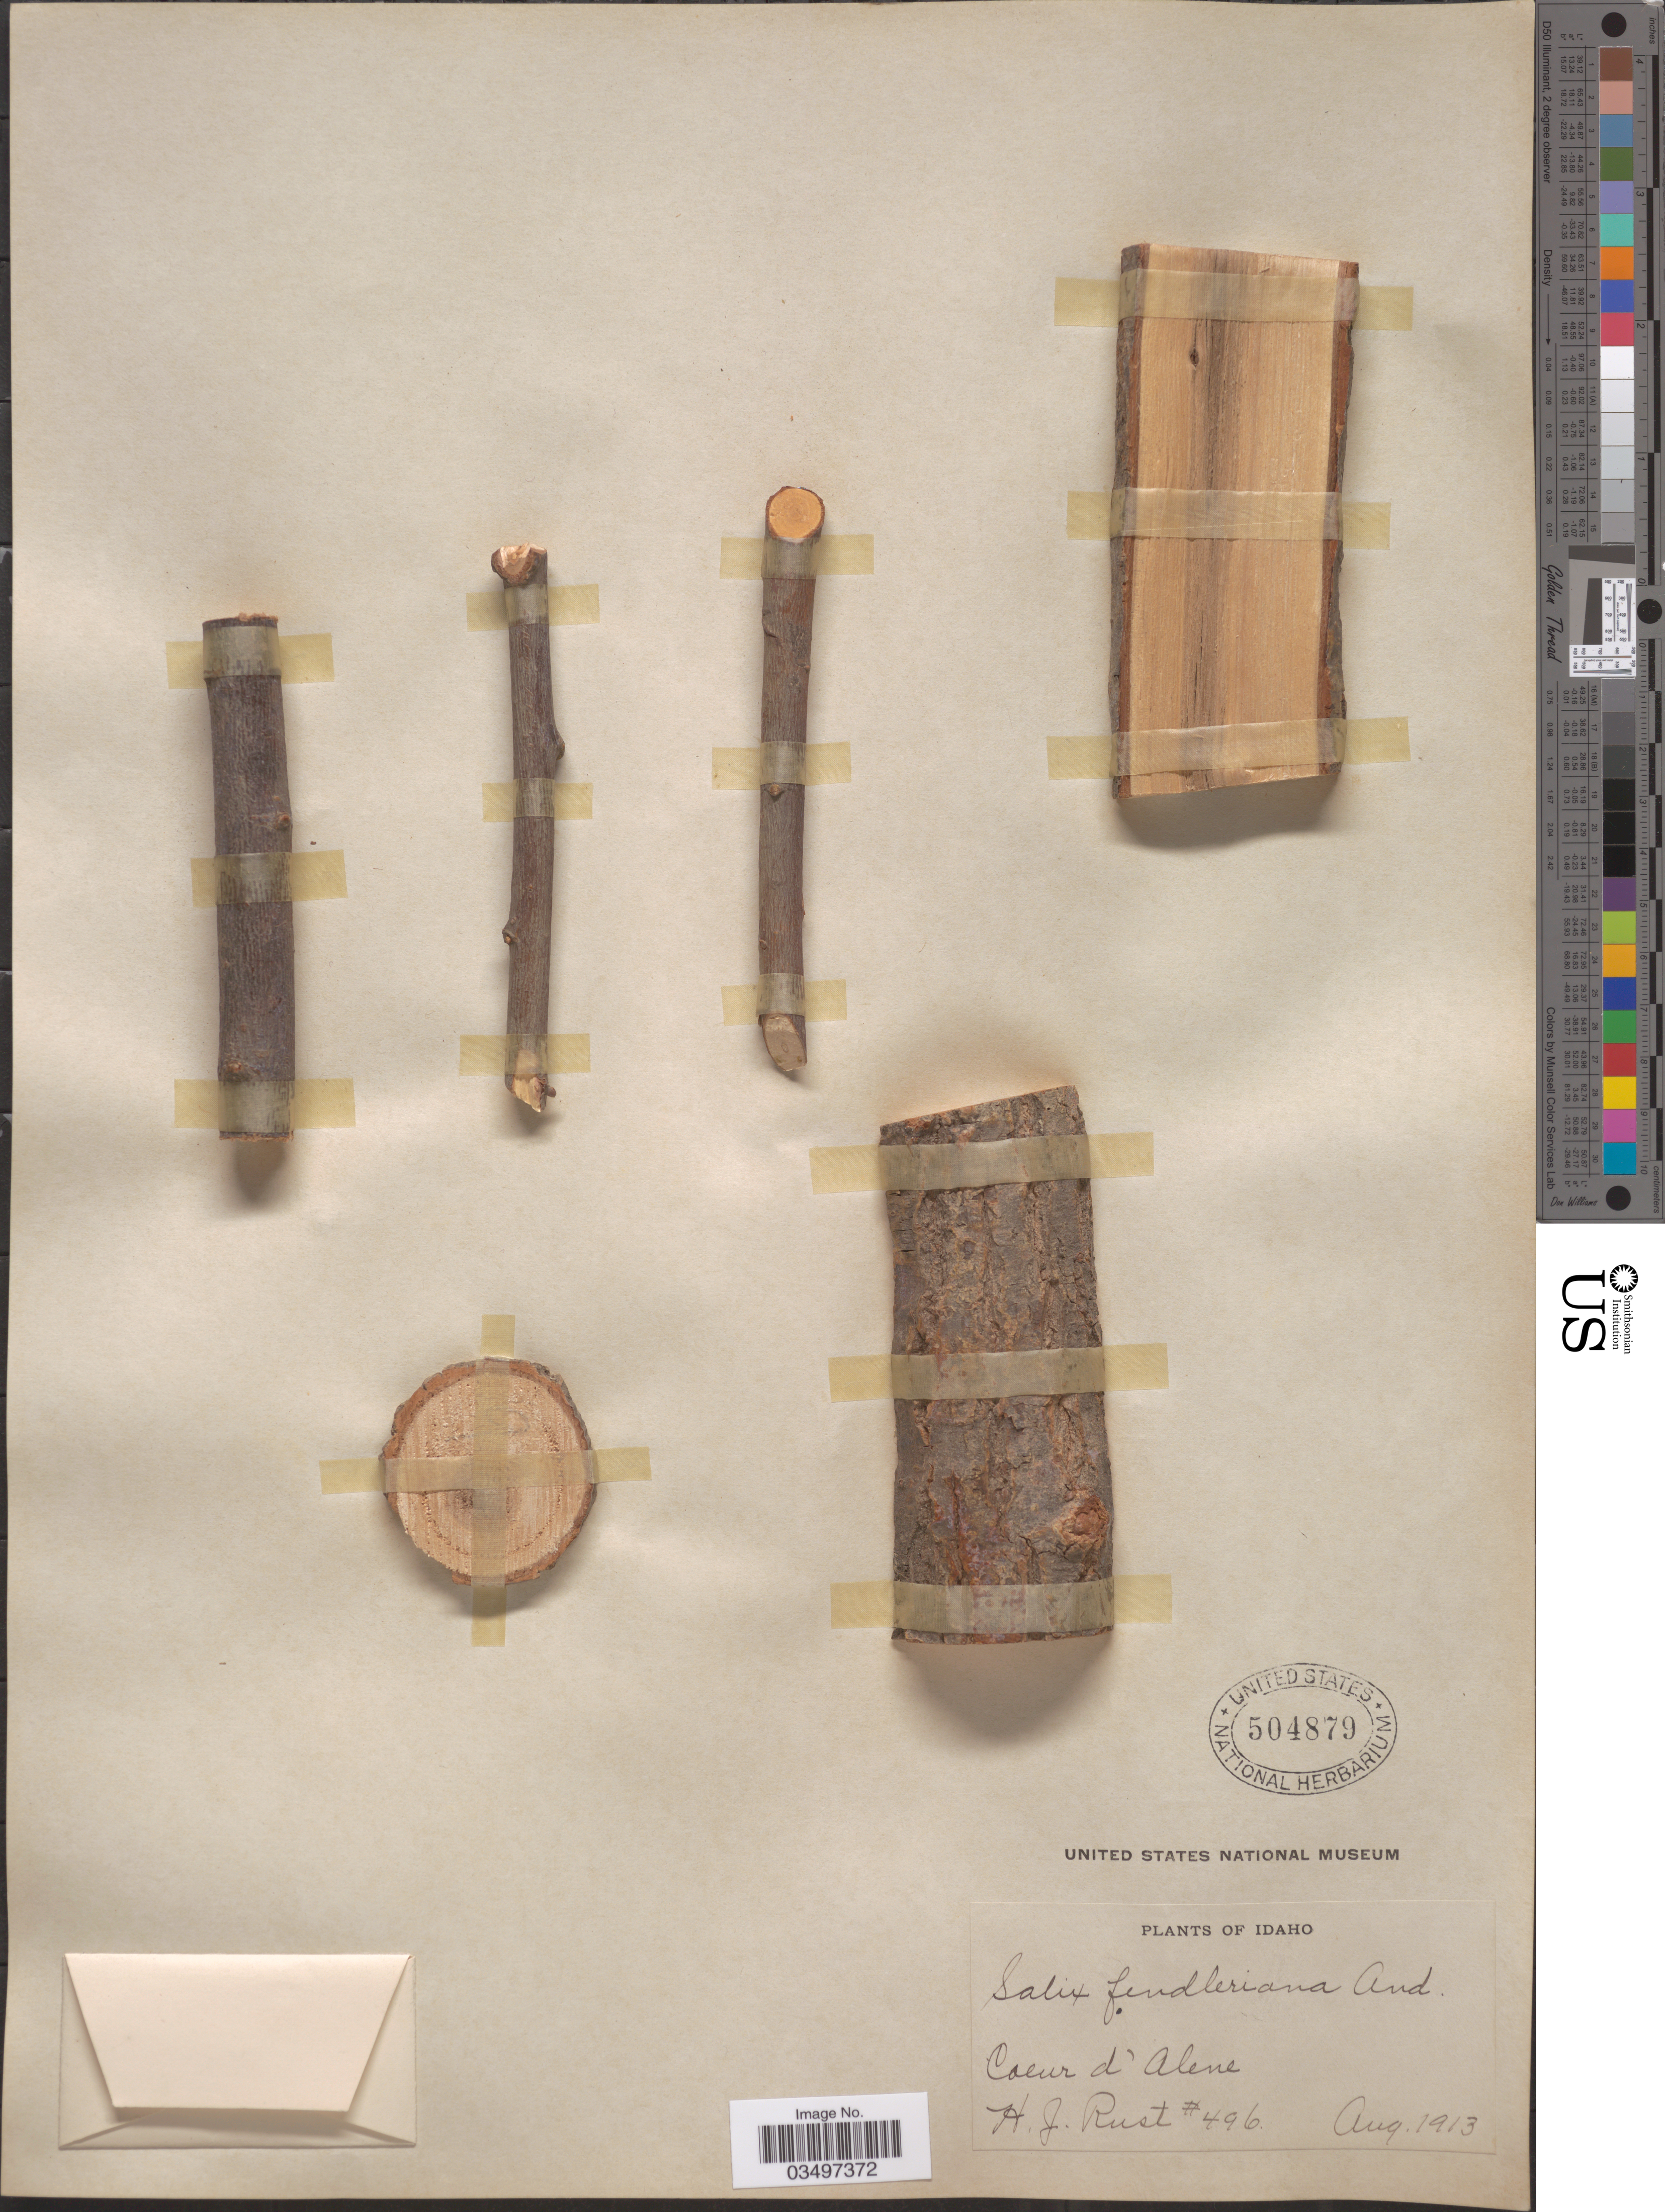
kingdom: Plantae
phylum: Tracheophyta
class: Magnoliopsida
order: Malpighiales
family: Salicaceae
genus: Salix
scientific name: Salix fendleriana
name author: Andersson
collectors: H. J. Rust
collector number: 496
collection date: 1913-08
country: United States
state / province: Idaho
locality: Coeur d'Alene.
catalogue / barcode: US 504879